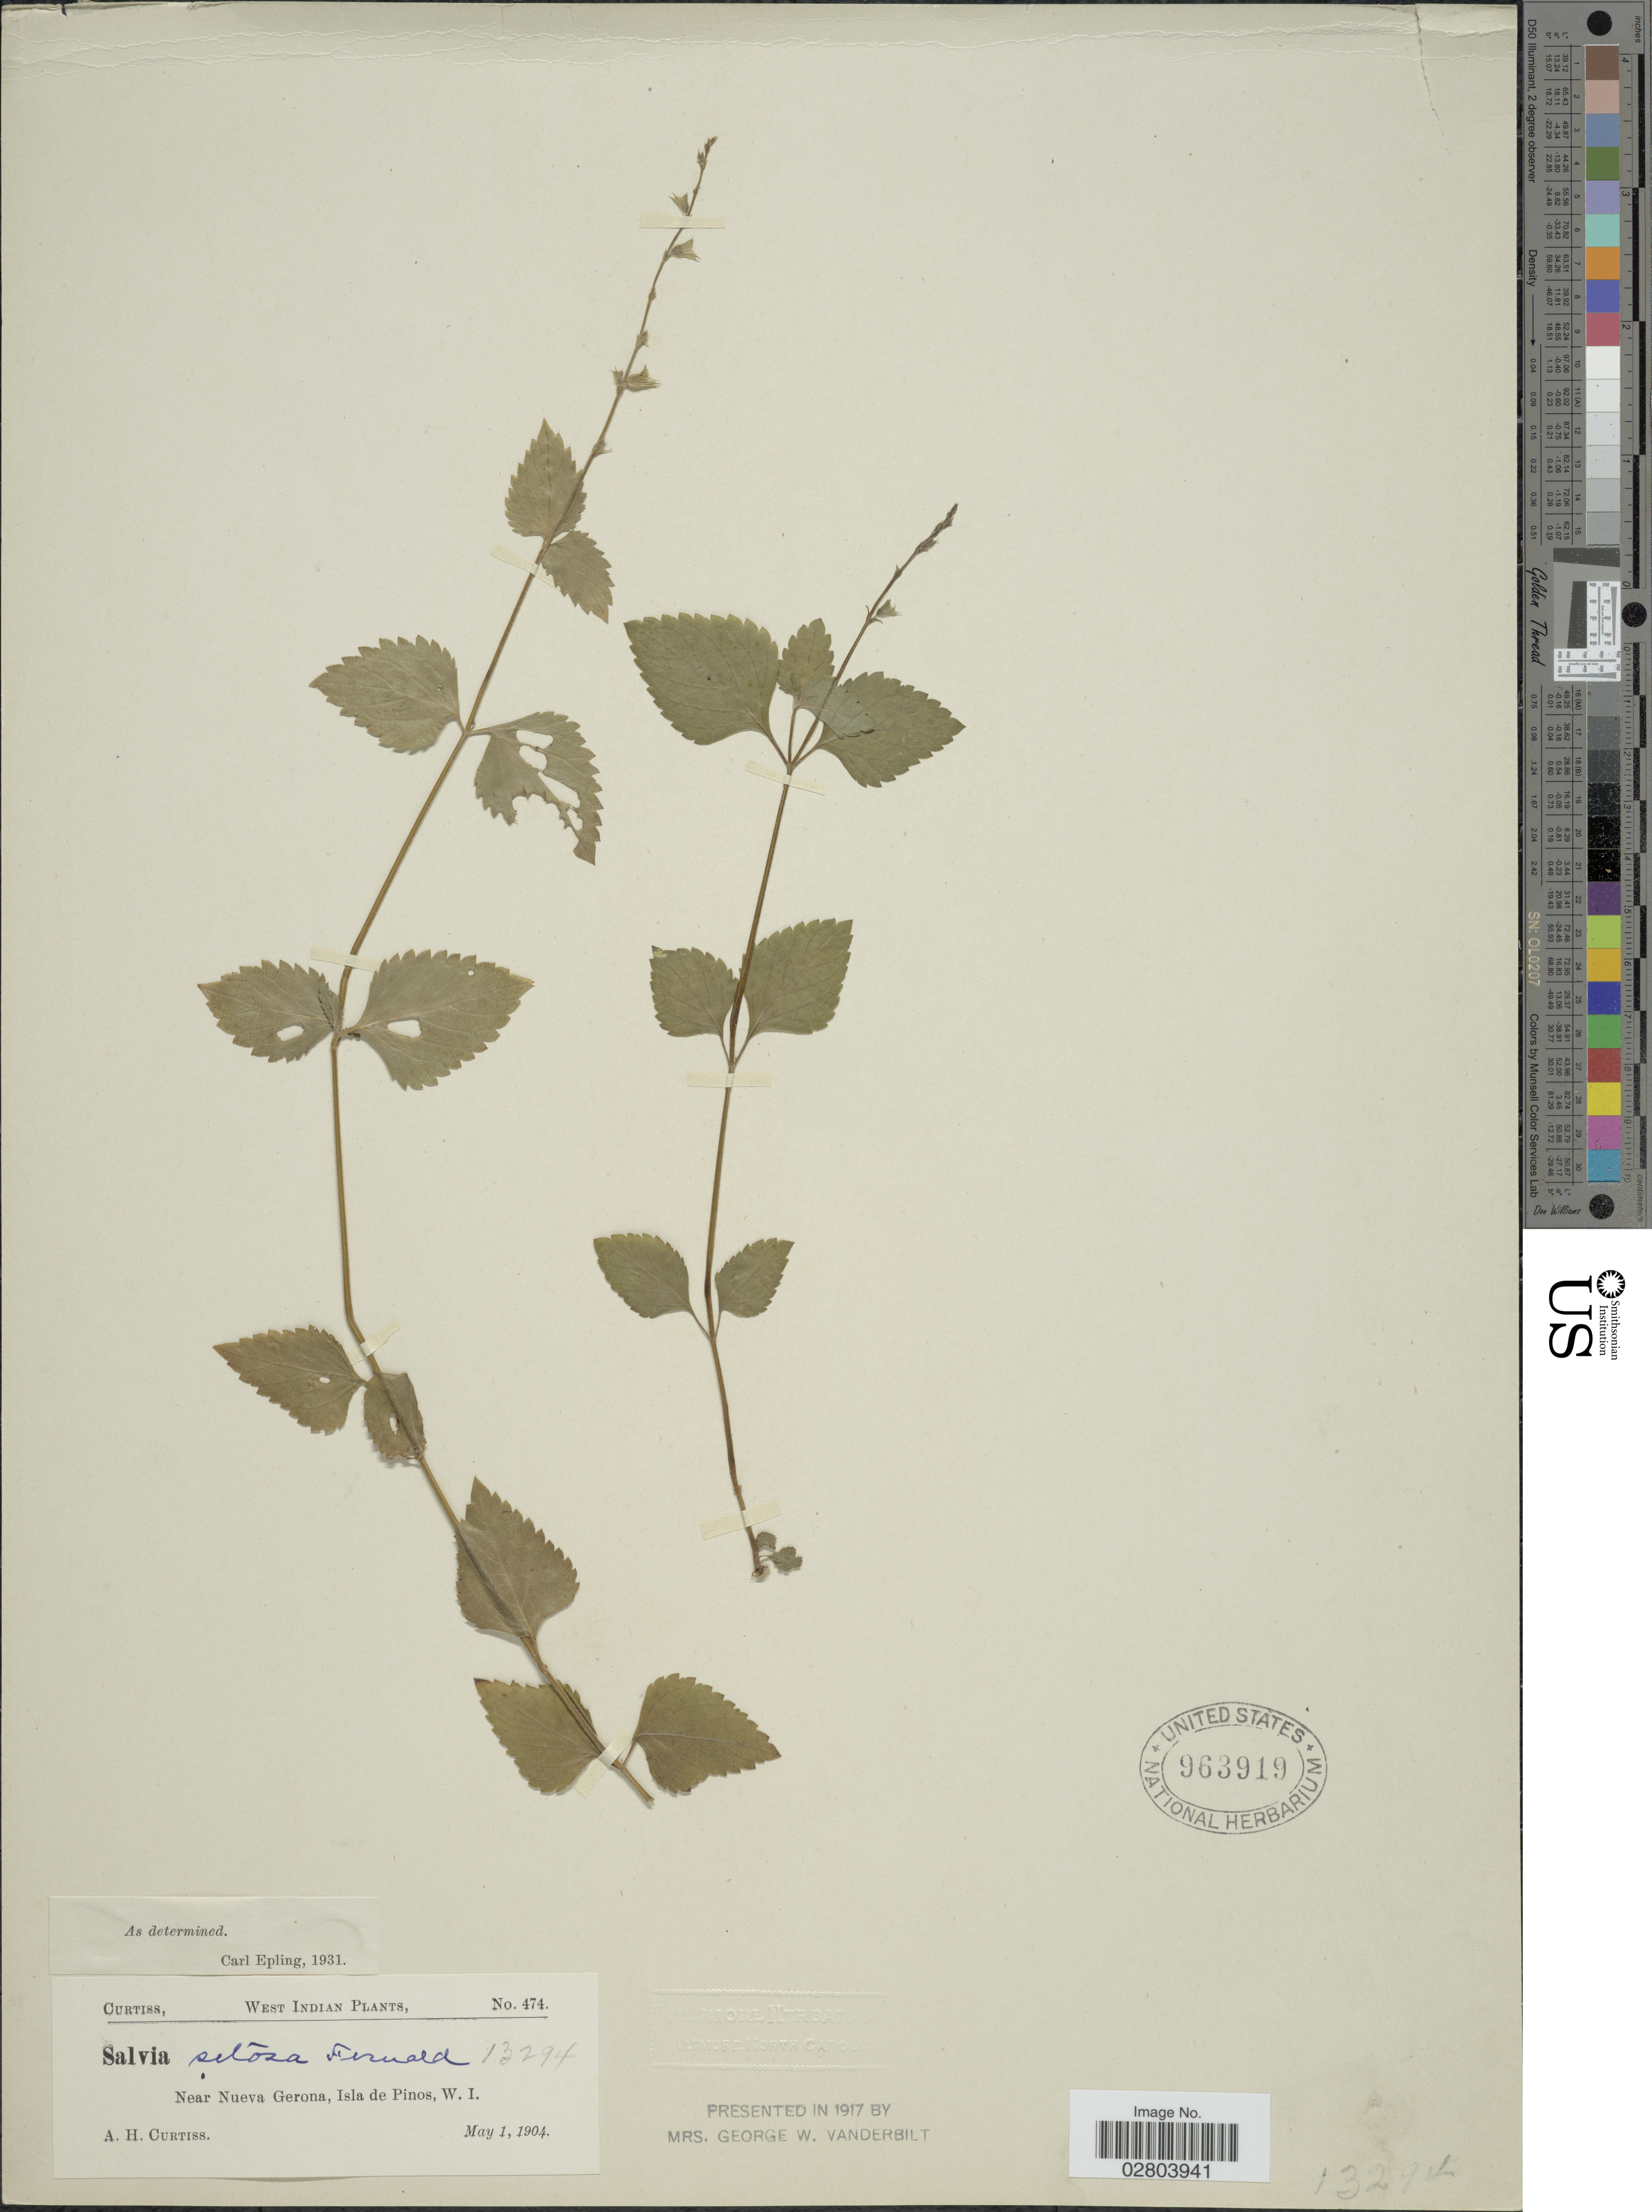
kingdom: Plantae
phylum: Tracheophyta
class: Magnoliopsida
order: Lamiales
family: Lamiaceae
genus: Salvia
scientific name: Salvia setosa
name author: Fernald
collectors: A. H. Curtiss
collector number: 474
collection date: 1904-05-01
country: Cuba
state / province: Isla de la Juventud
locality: West Indian. Near Nueva Gerona, Isla de Pinos, W.I.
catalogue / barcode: US 963919